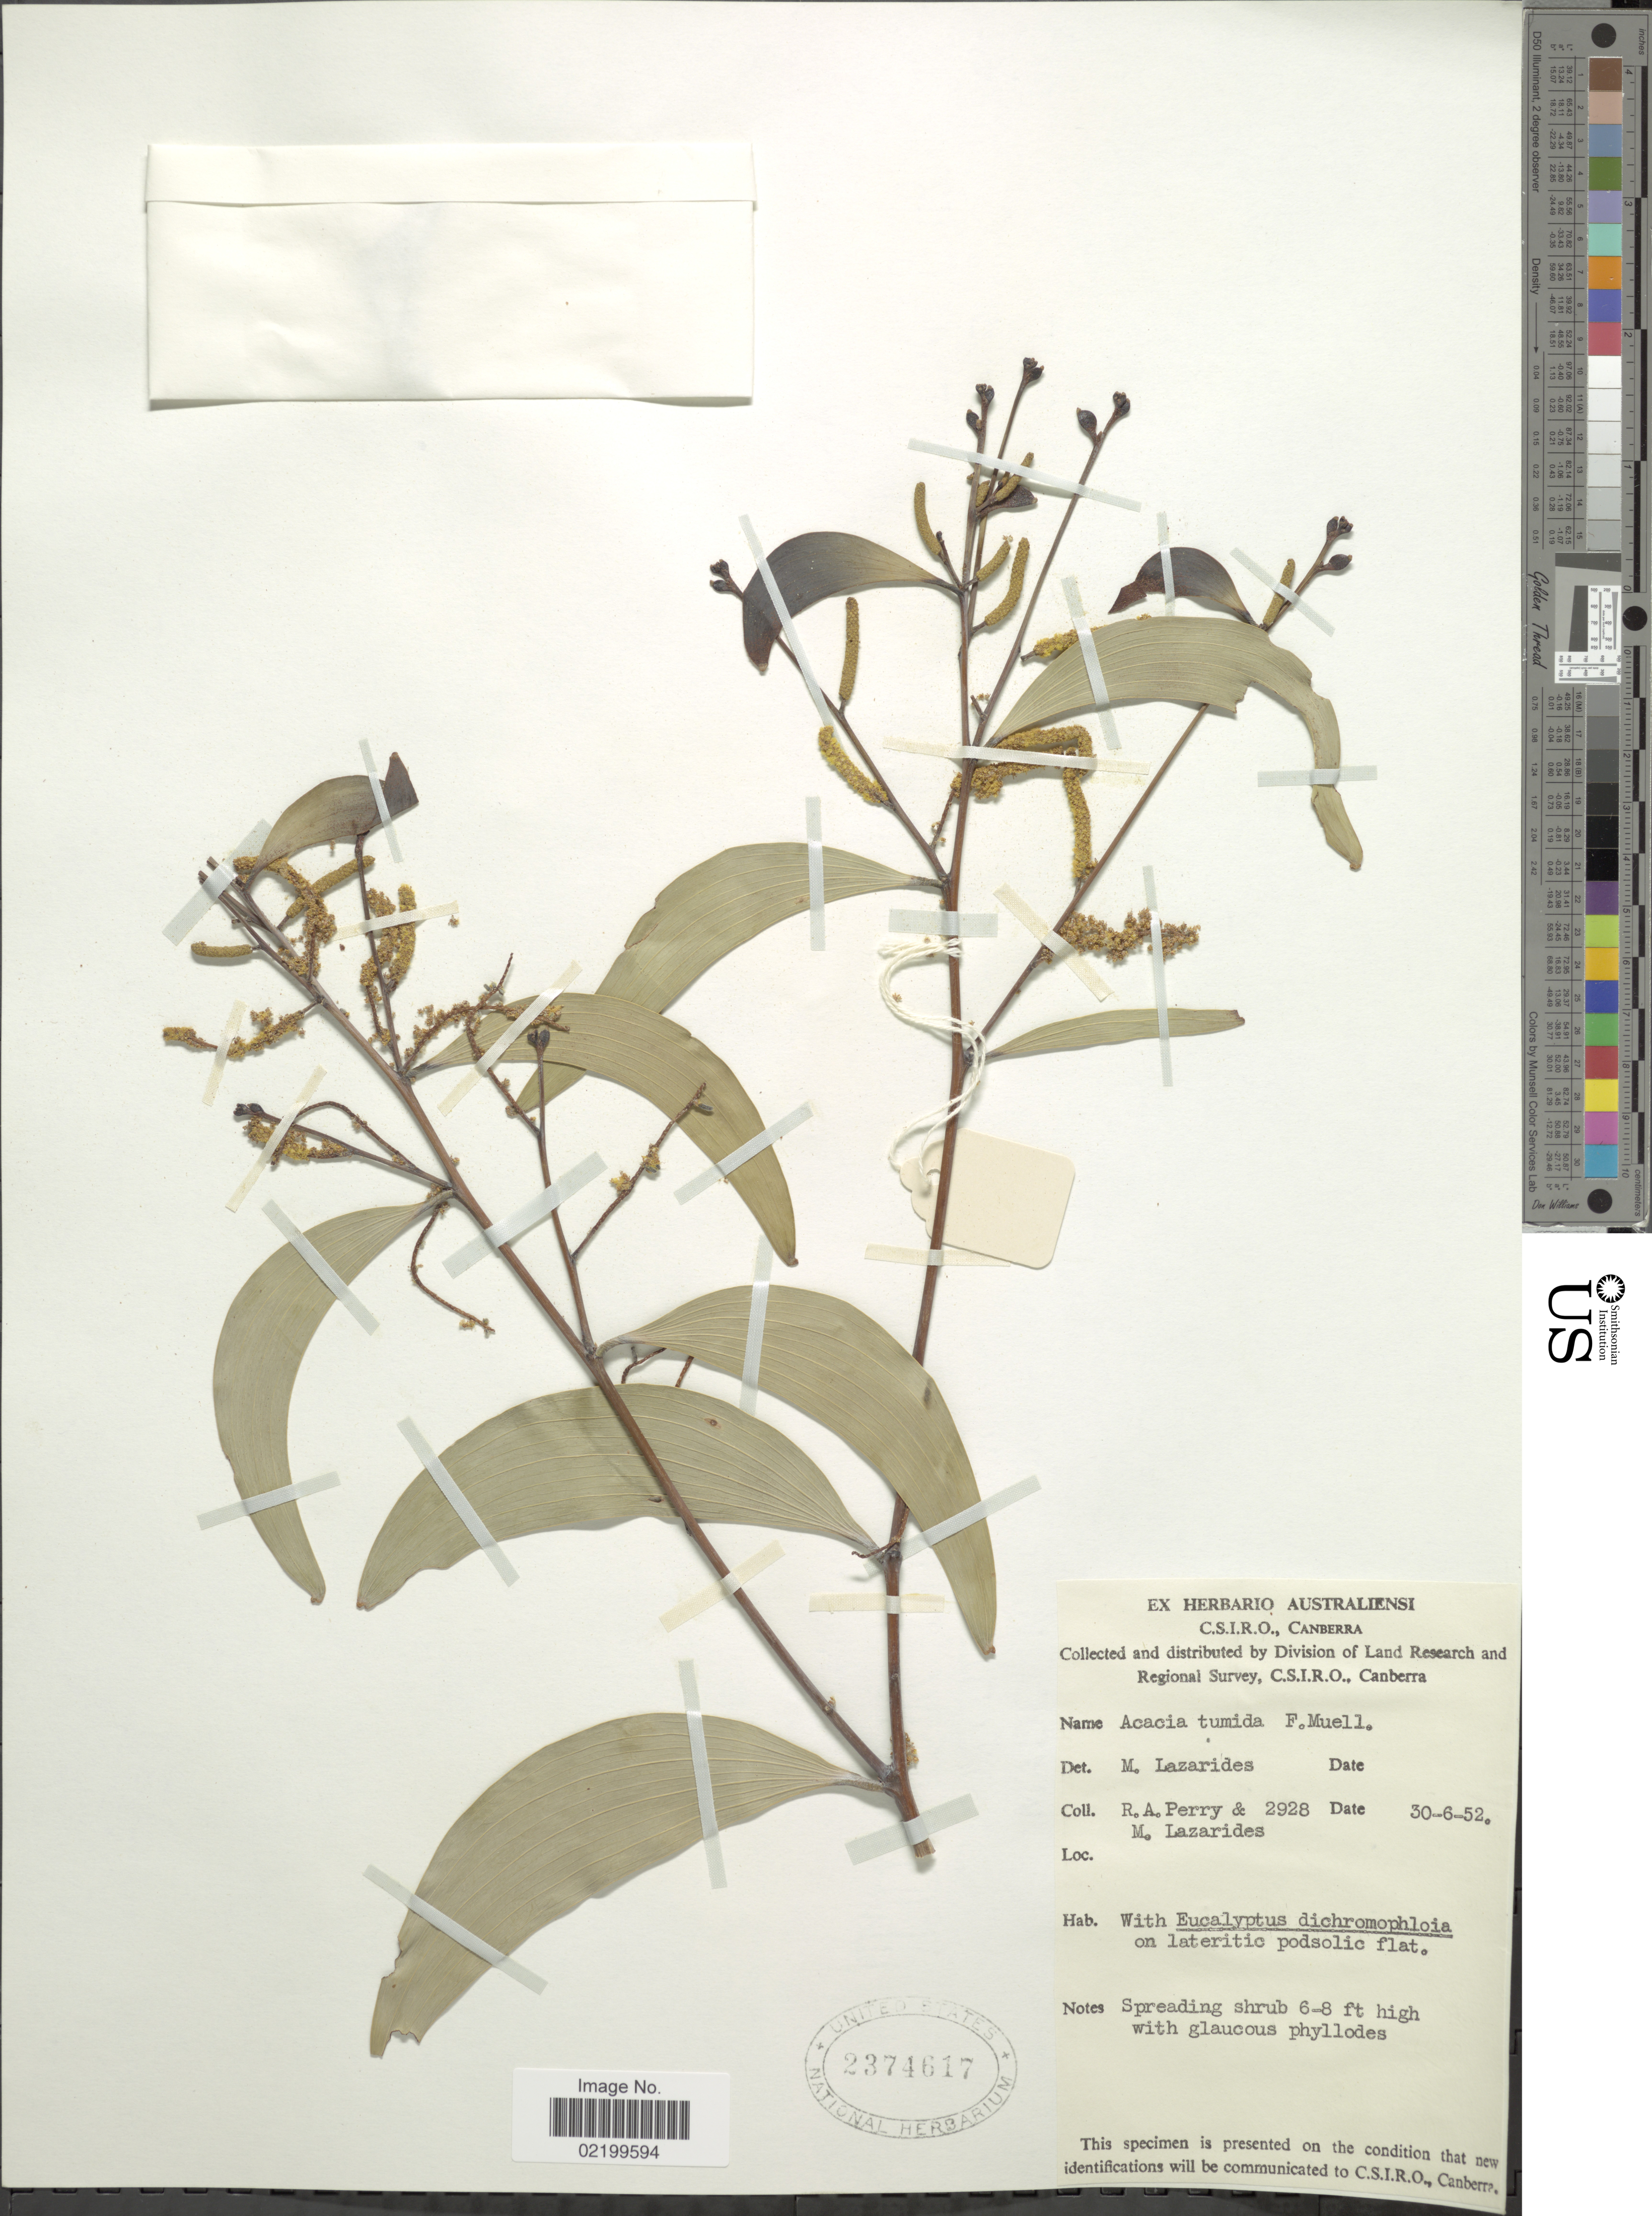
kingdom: Plantae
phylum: Tracheophyta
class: Magnoliopsida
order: Fabales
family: Fabaceae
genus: Acacia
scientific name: Acacia tumida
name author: Benth.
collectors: Perry, R. A. & M. Lazarides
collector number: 2928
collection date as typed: Transcribed d/m/y: 30/6/52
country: Australia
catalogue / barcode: US 2374617